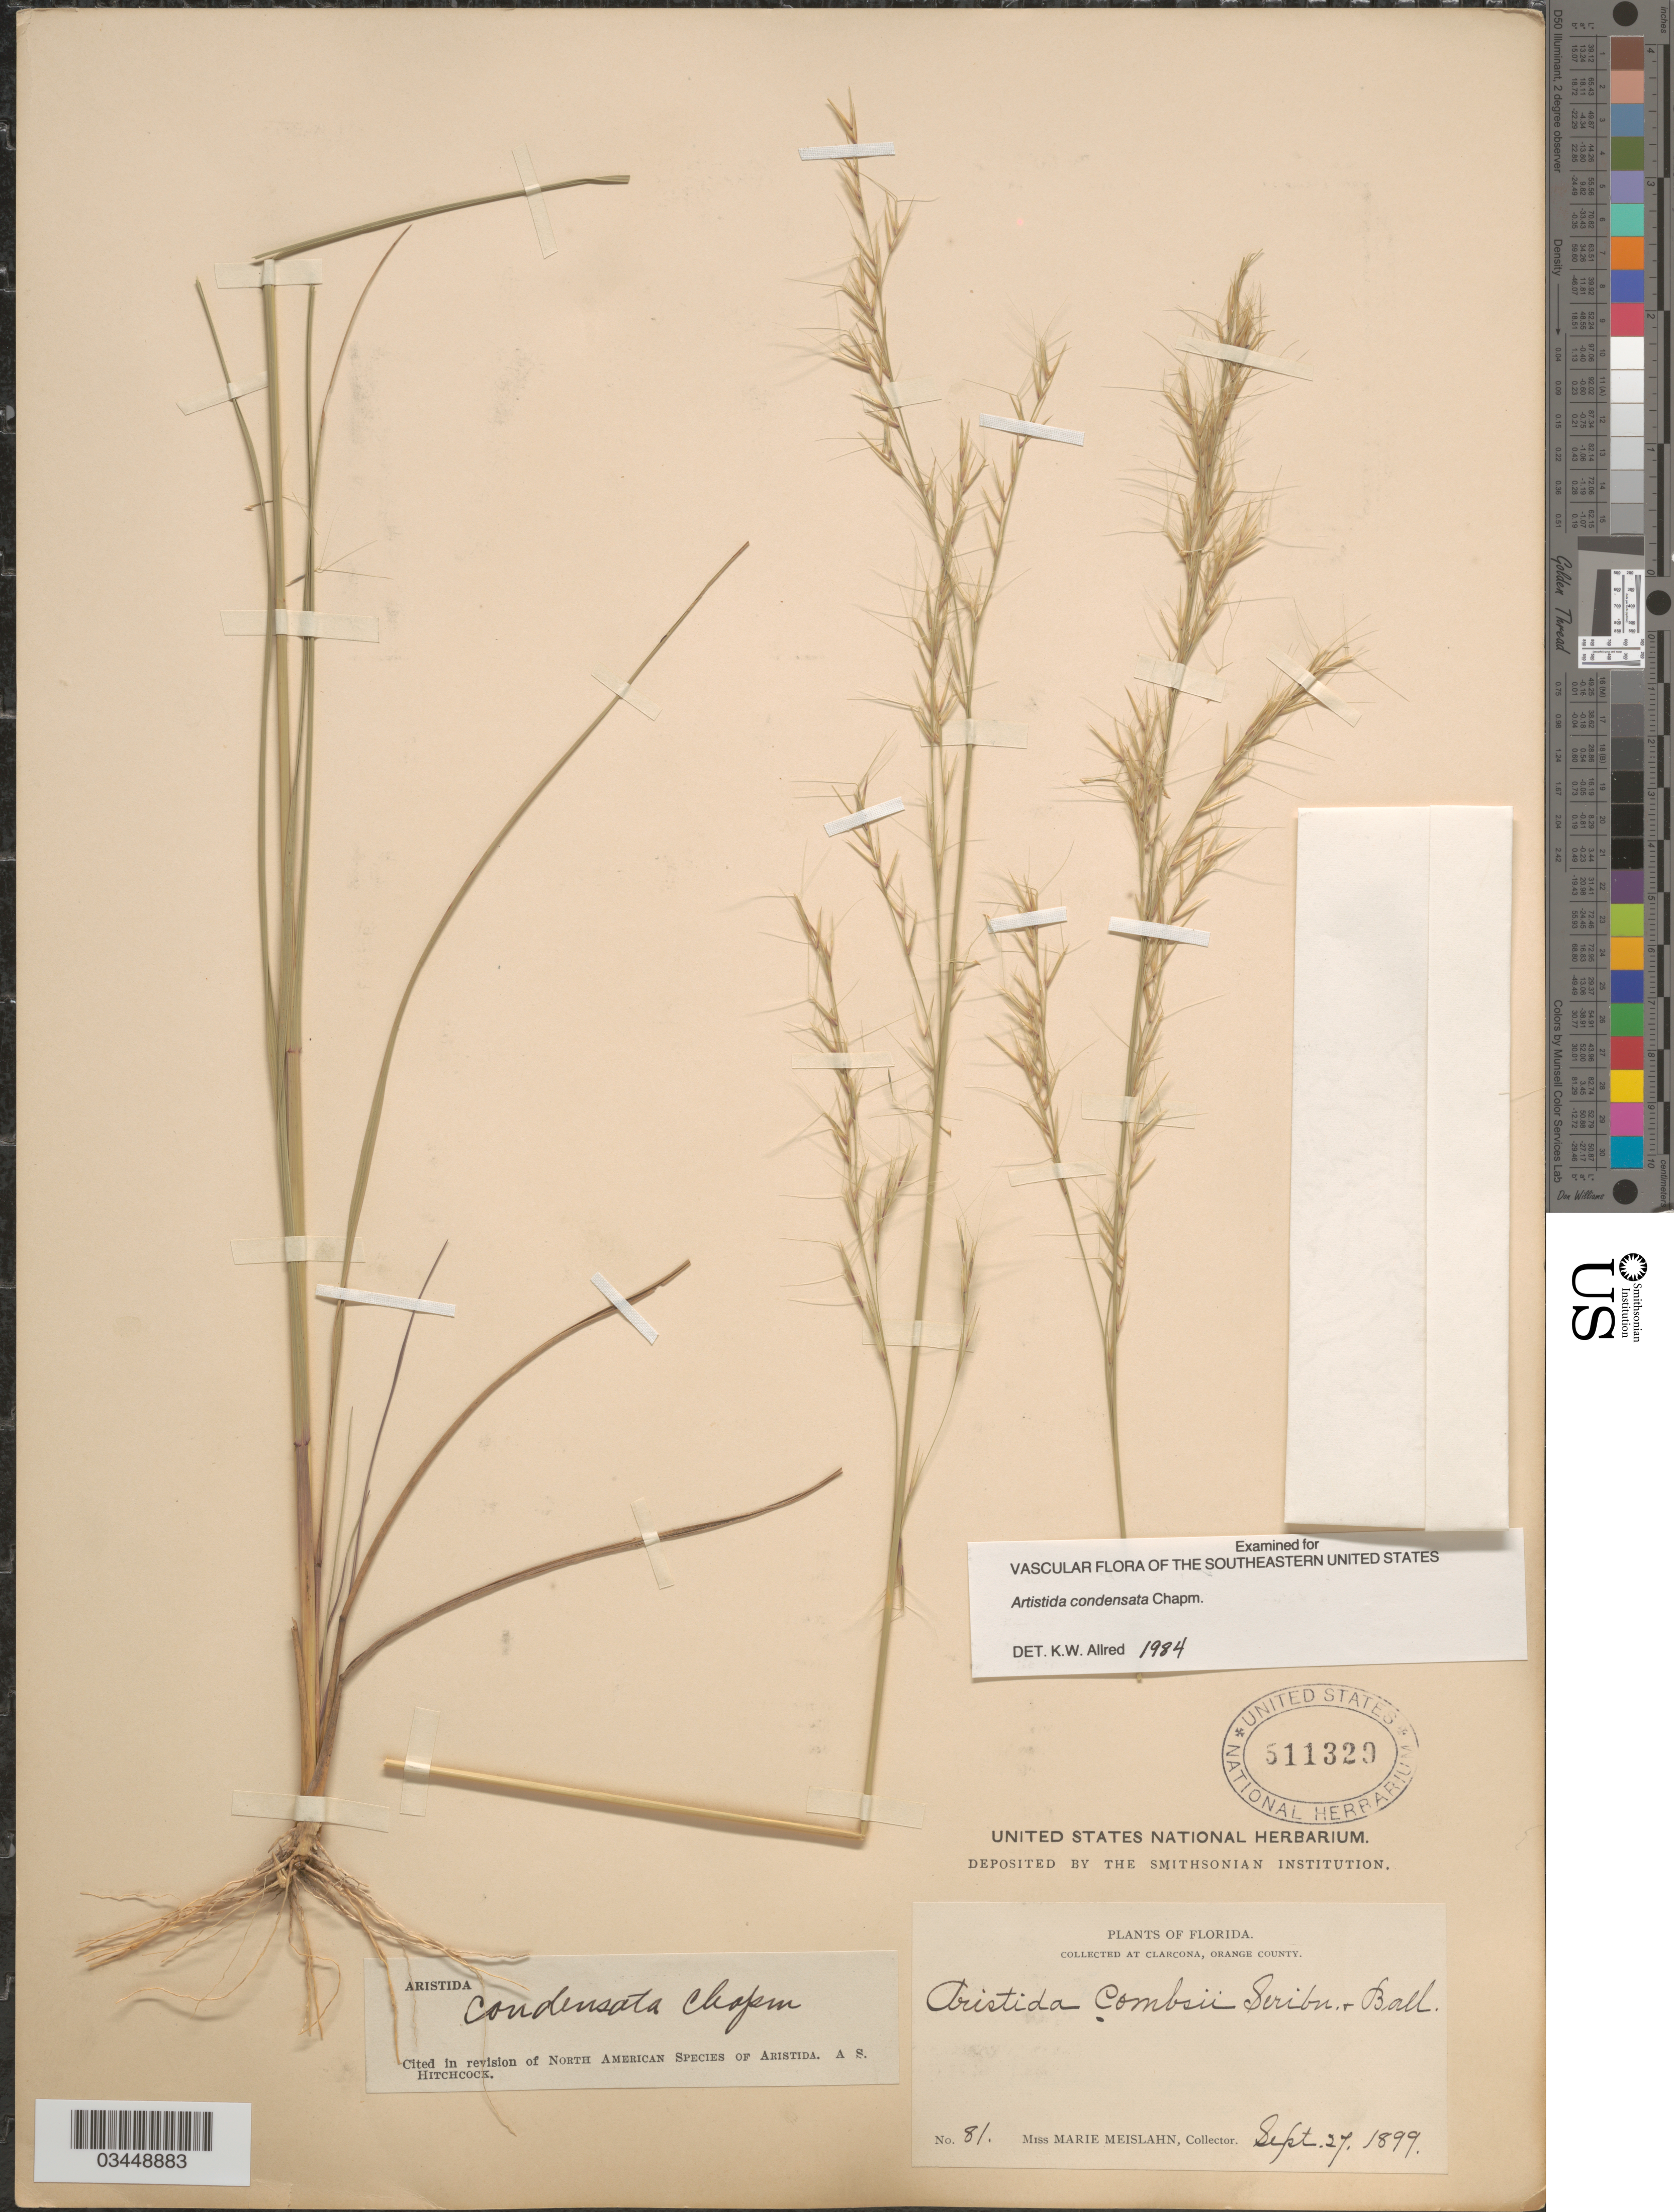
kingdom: Plantae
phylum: Tracheophyta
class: Liliopsida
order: Poales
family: Poaceae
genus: Aristida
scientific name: Aristida condensata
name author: Chapm.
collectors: M. Meislahn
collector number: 81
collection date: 1899-09-27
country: United States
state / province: Florida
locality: At Clarcona, Orange County.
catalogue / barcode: US 511329